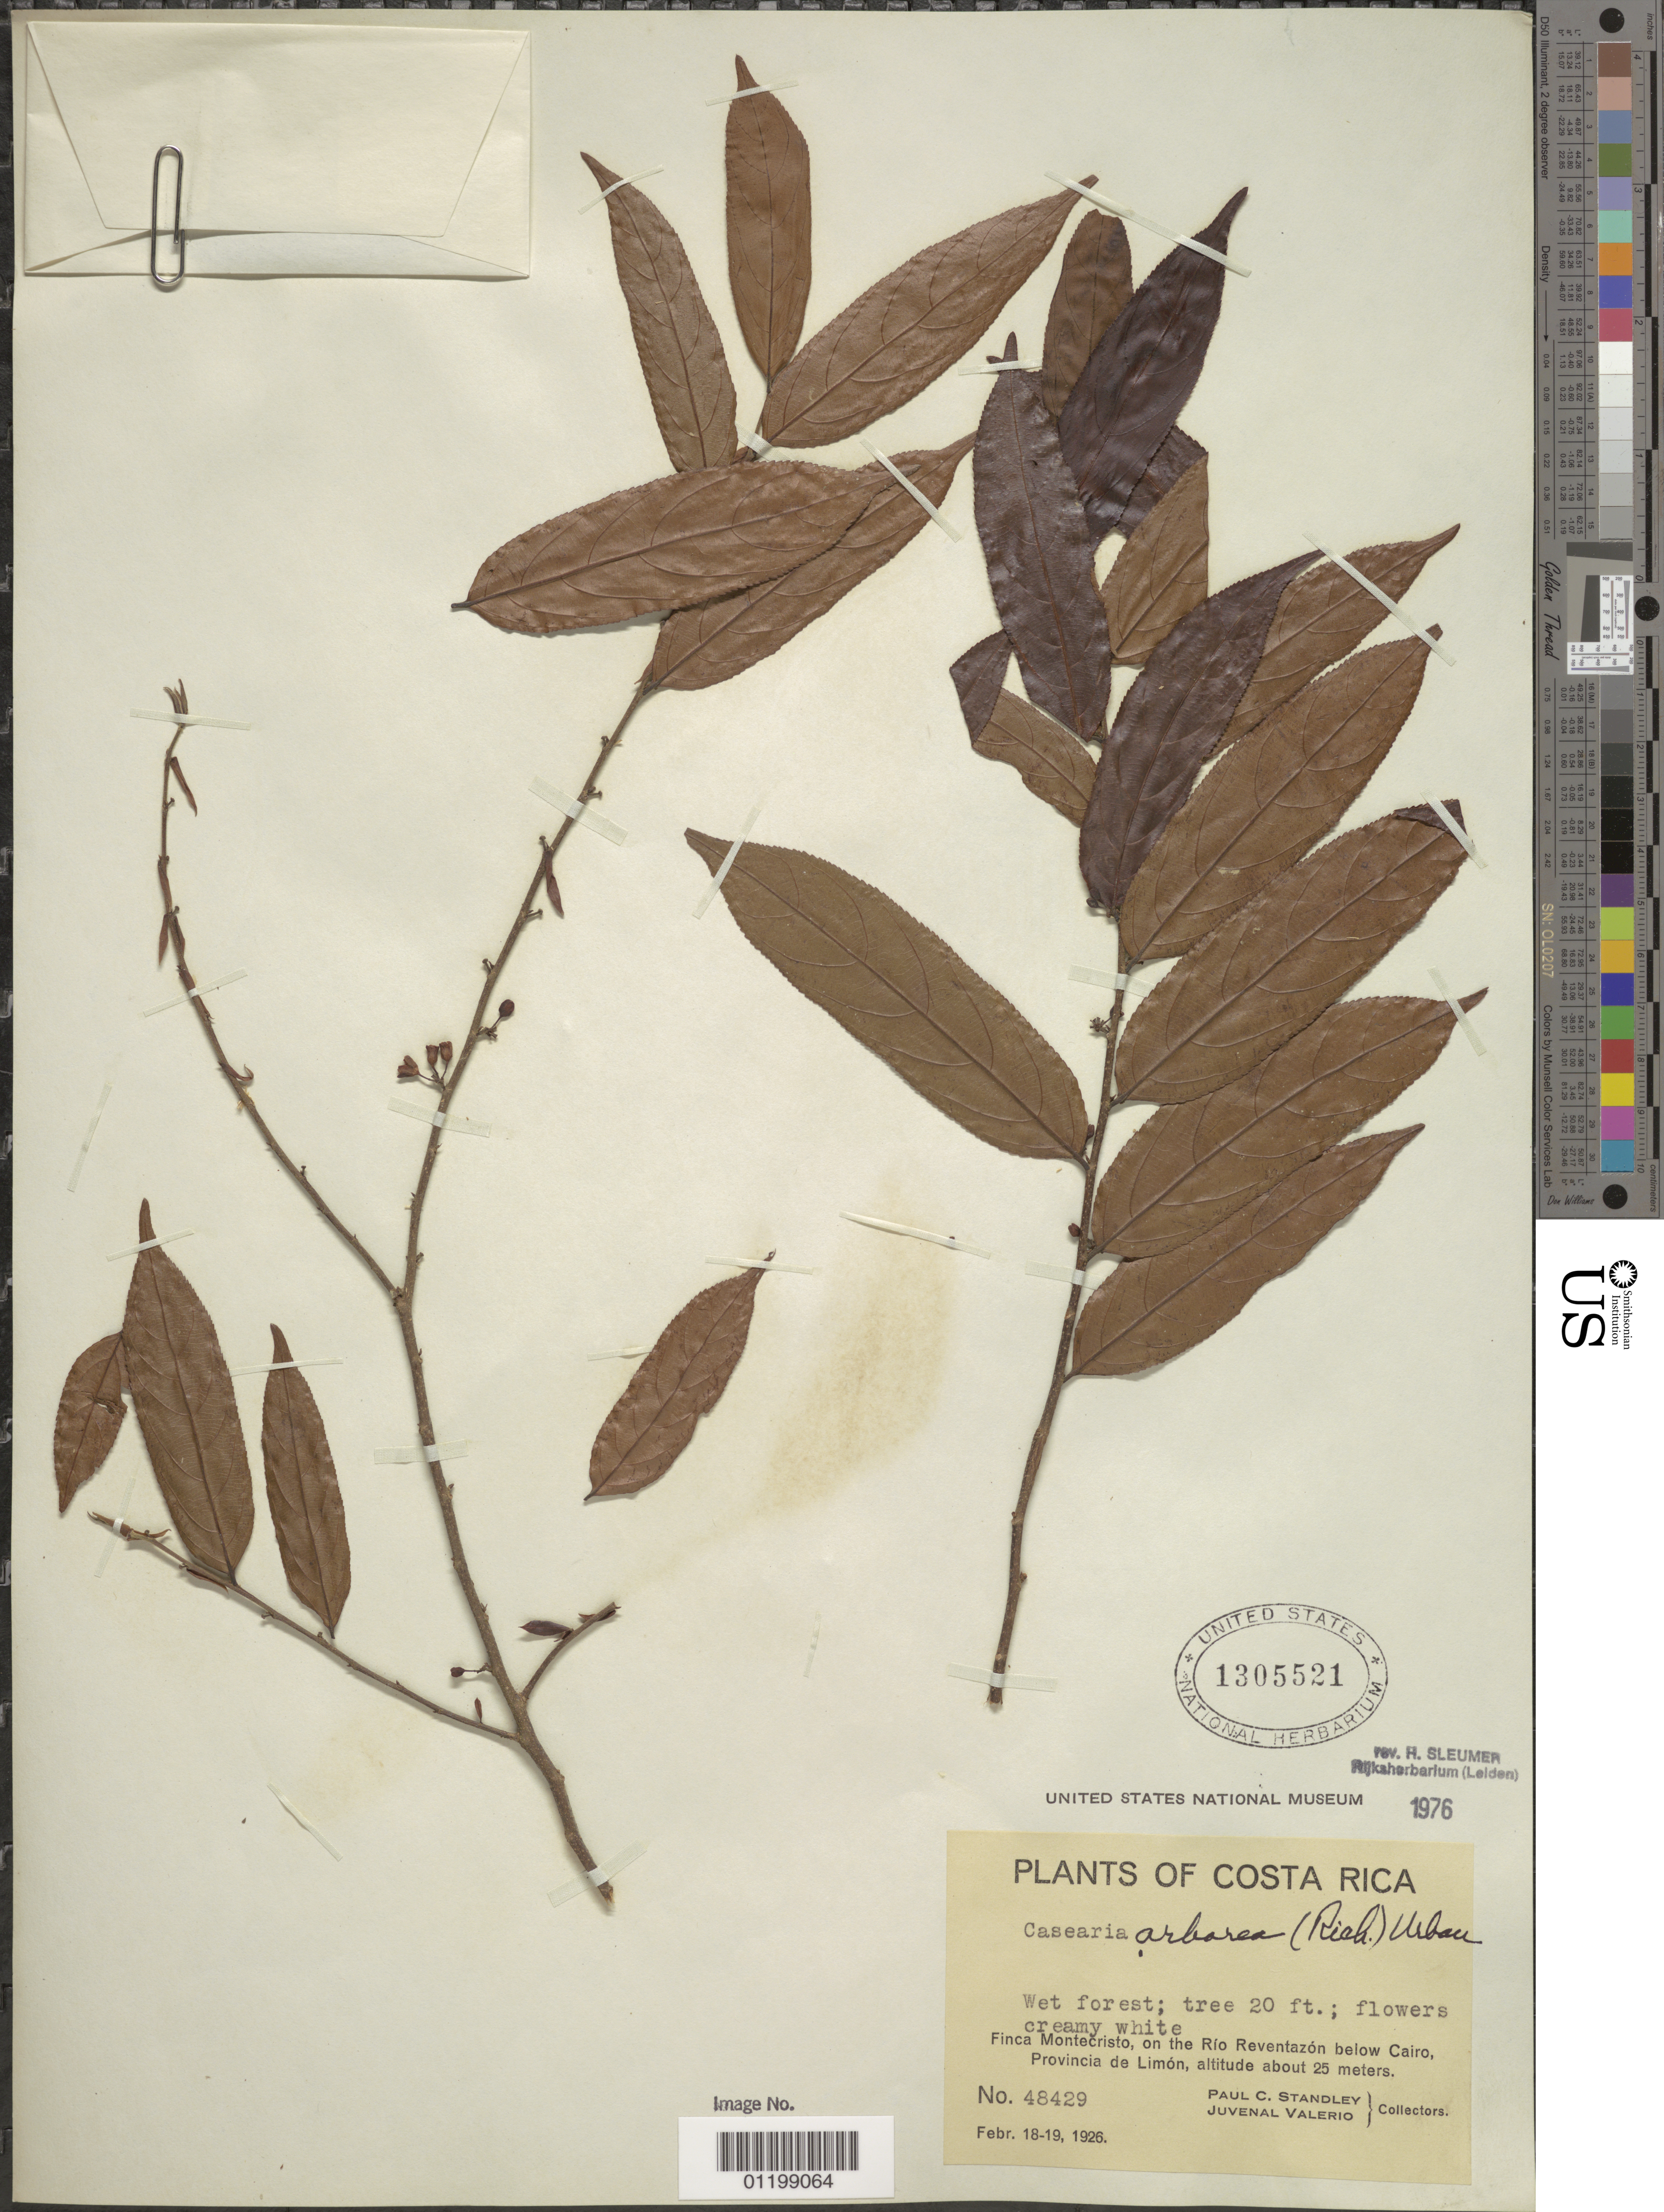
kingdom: Plantae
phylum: Tracheophyta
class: Magnoliopsida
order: Malpighiales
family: Salicaceae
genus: Casearia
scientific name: Casearia arborea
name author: (Rich.) Urb.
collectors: P. C. Standley & J. Valerio R.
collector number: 48429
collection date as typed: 18 Feb 1926 and 19 Feb 1926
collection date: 1926-02-18,1926-02-19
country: Costa Rica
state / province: Limón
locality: Finca Montecristo, on the Rio Reventazon below Cairo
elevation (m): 25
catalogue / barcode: US 1305521